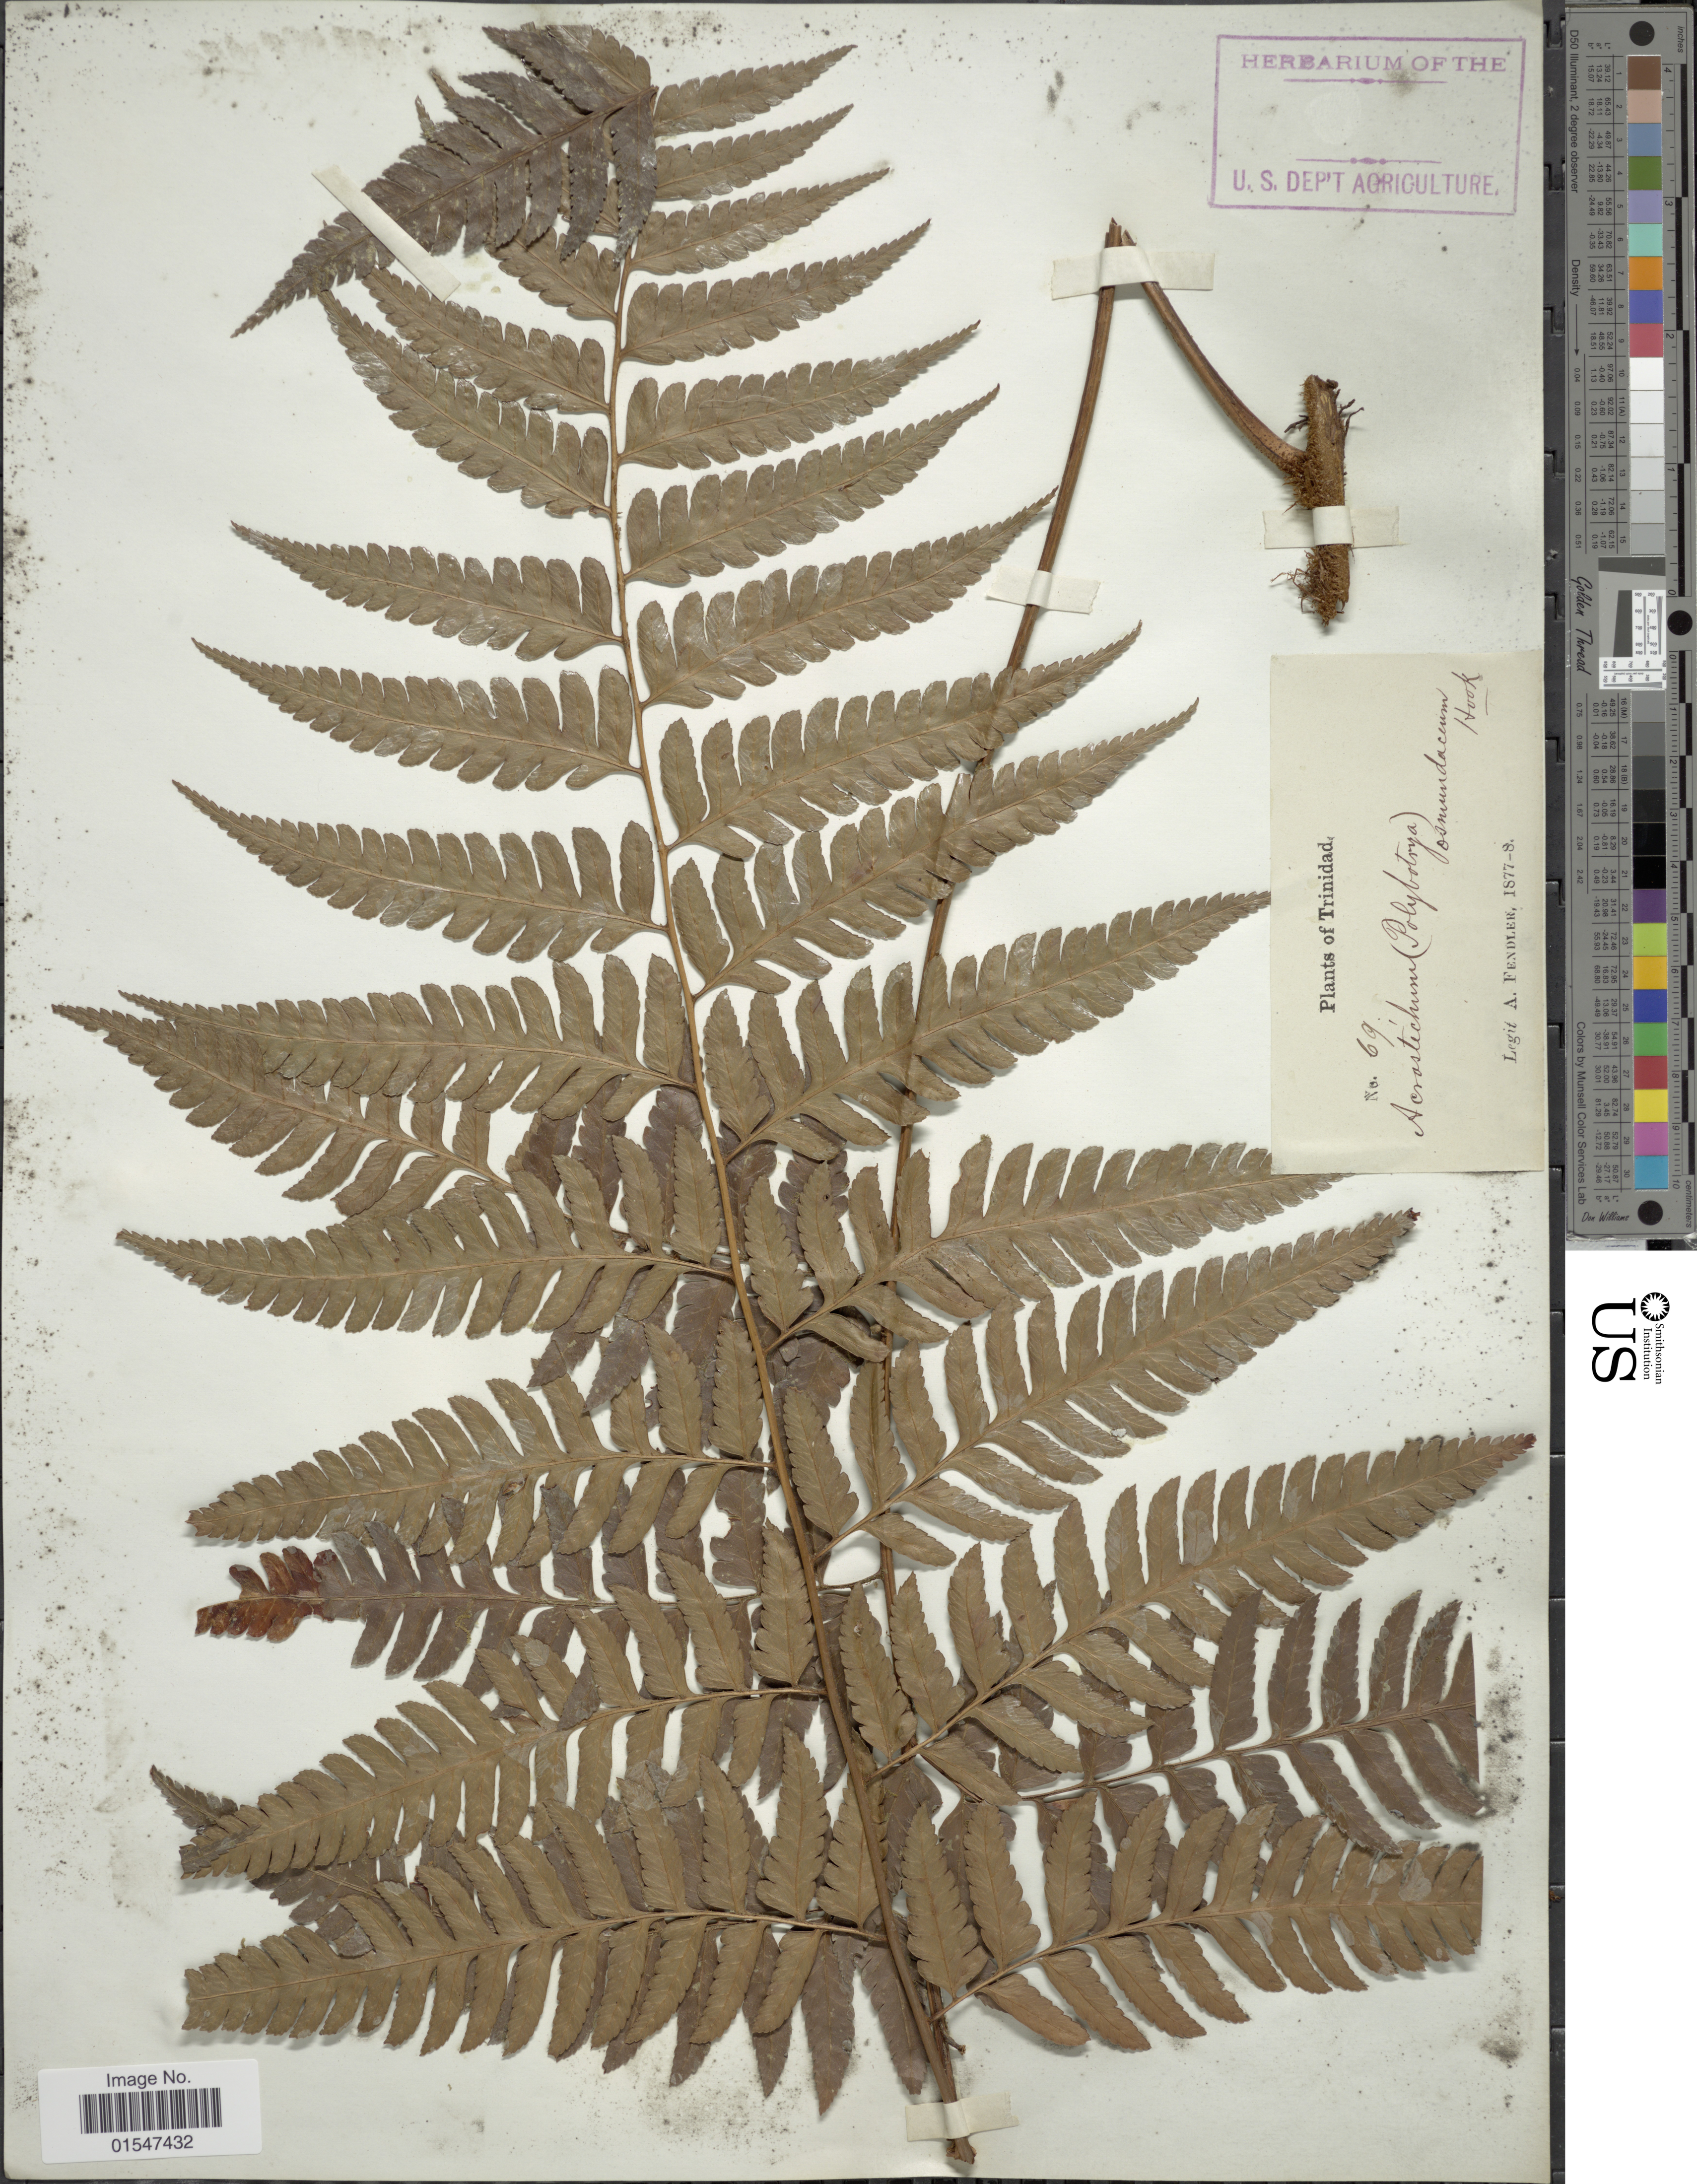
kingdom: Plantae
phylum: Tracheophyta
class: Polypodiopsida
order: Polypodiales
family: Dryopteridaceae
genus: Polybotrya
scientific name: Polybotrya osmundacea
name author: Humb. & Bonpl. ex Willd.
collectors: A. Fendler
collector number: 69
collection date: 1877/1878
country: Trinidad and Tobago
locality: Trinidad